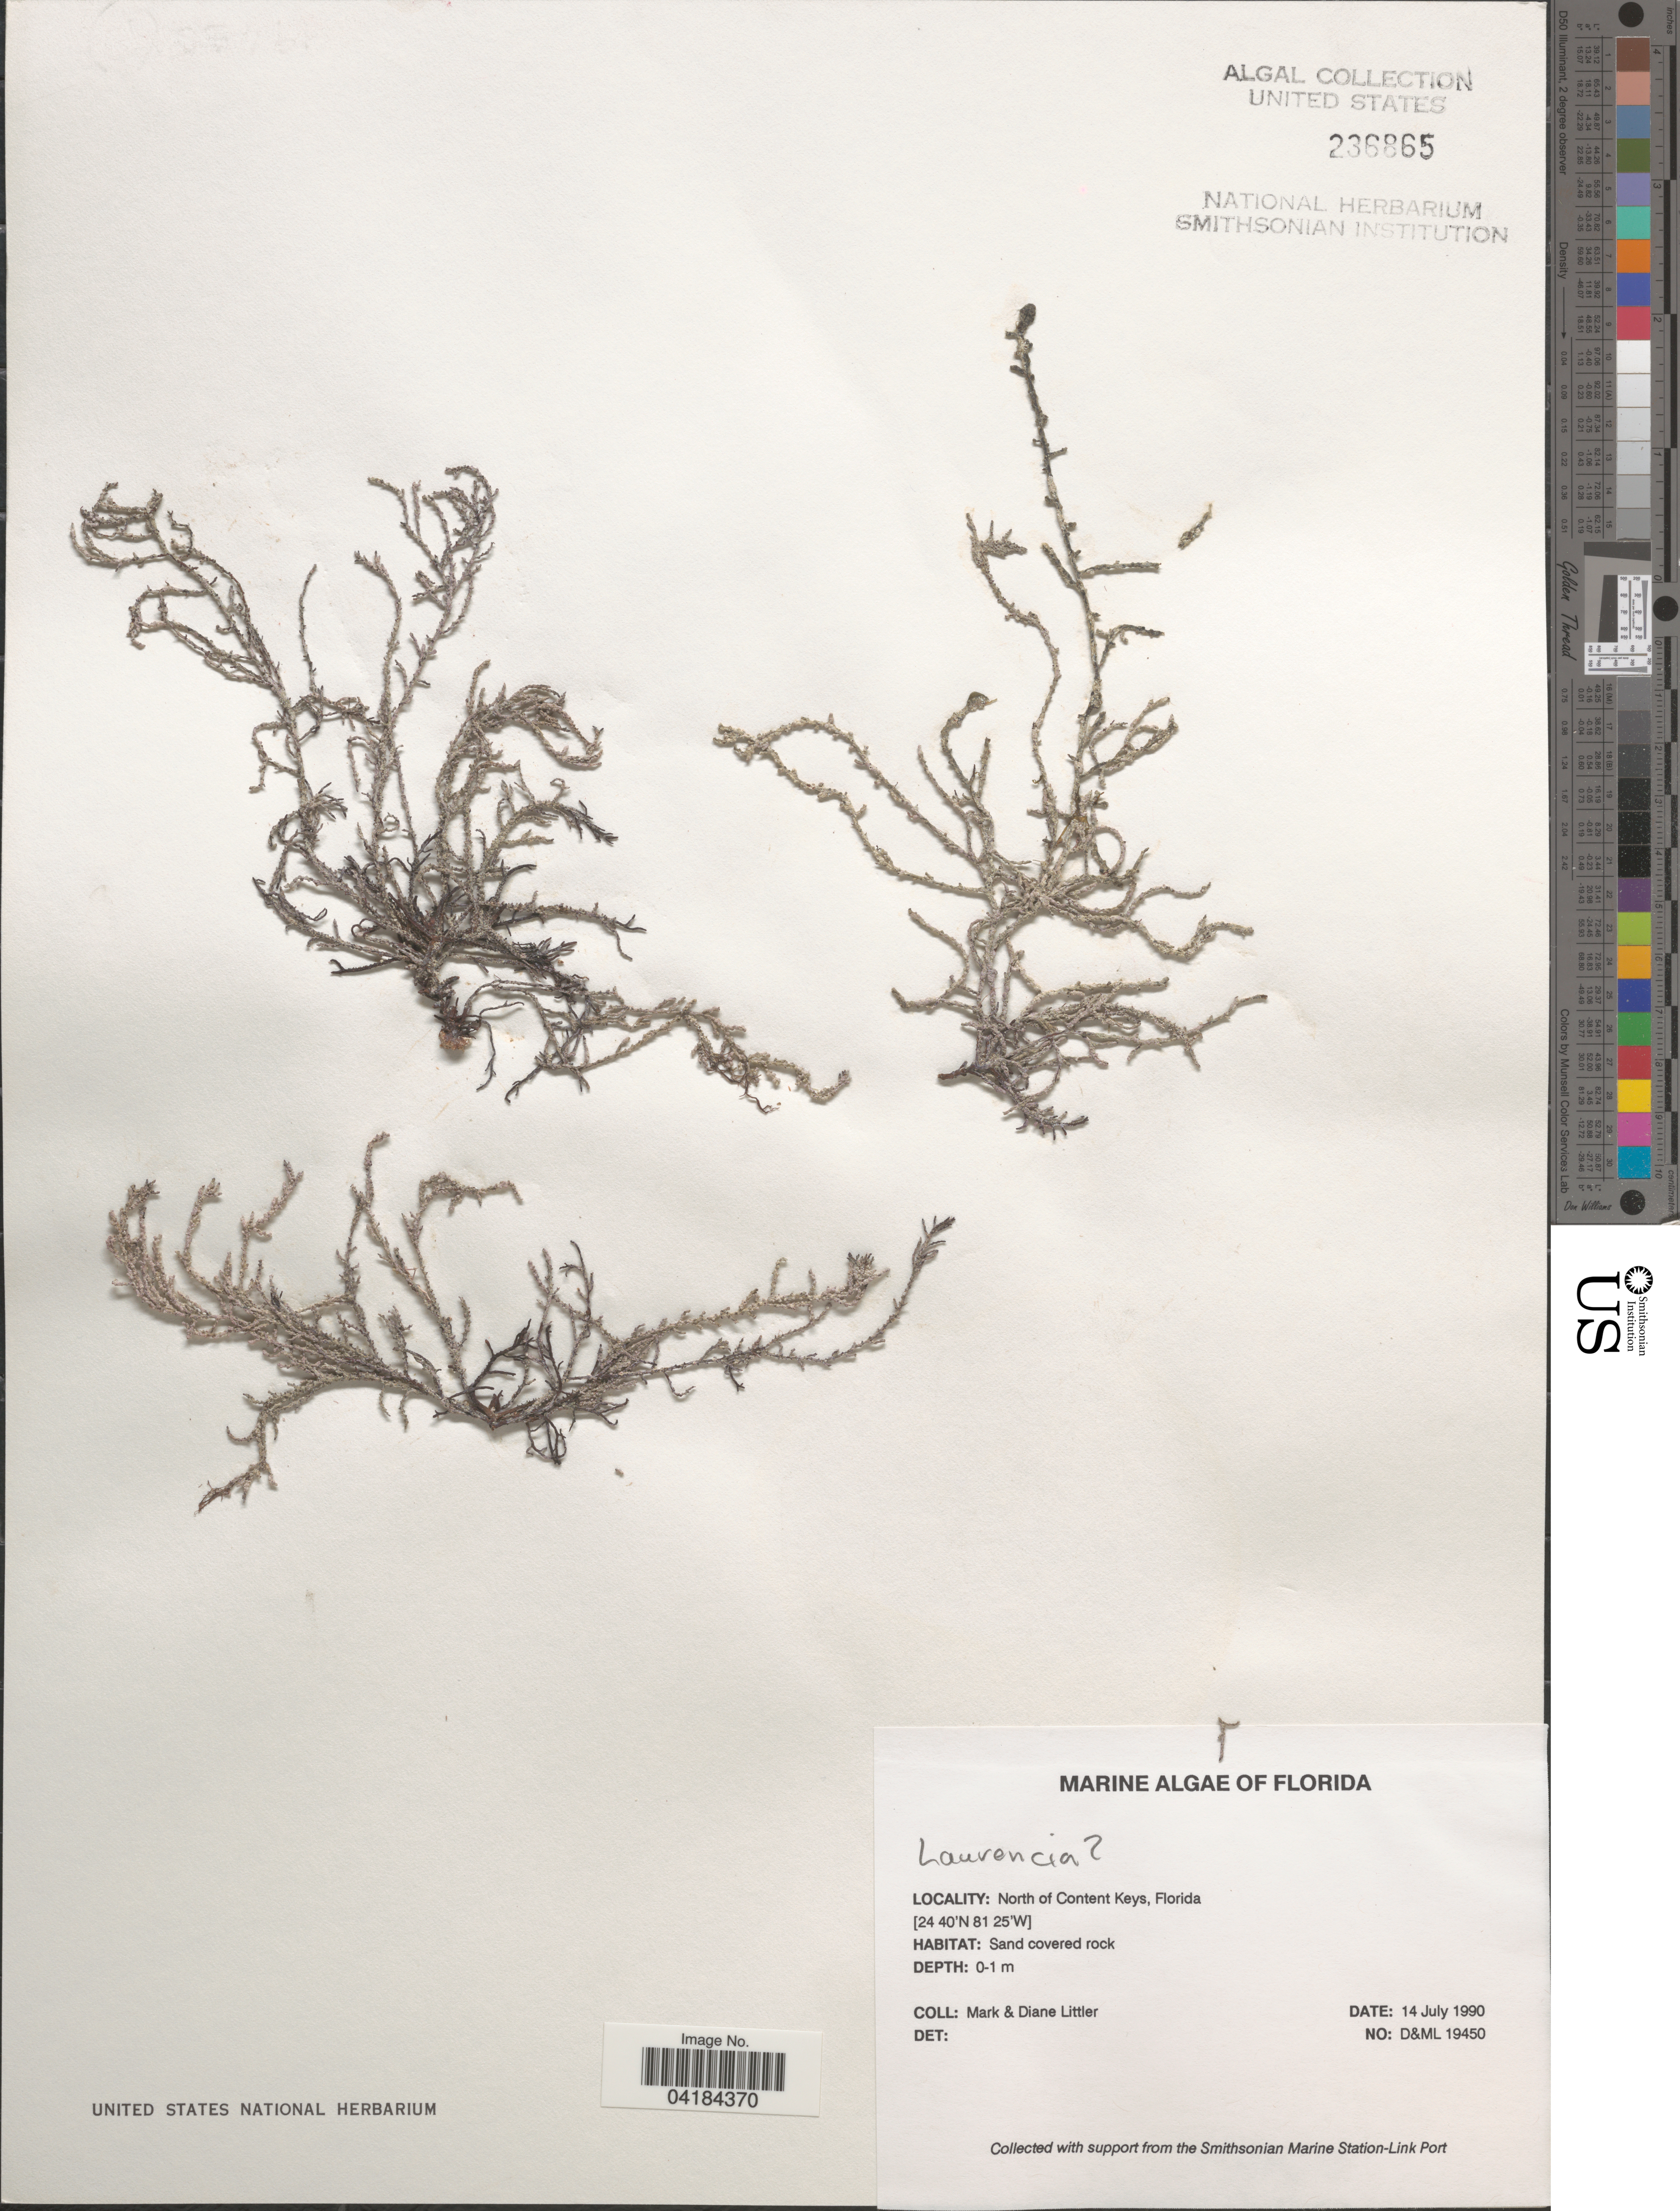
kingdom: Plantae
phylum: Rhodophyta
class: Florideophyceae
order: Ceramiales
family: Rhodomelaceae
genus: Laurencia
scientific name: Laurencia sp.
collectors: M. M. Littler & D. S. Littler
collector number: D&ML19450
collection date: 1990-07-14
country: United States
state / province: Florida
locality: North of Content Keys.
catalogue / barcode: US 236865